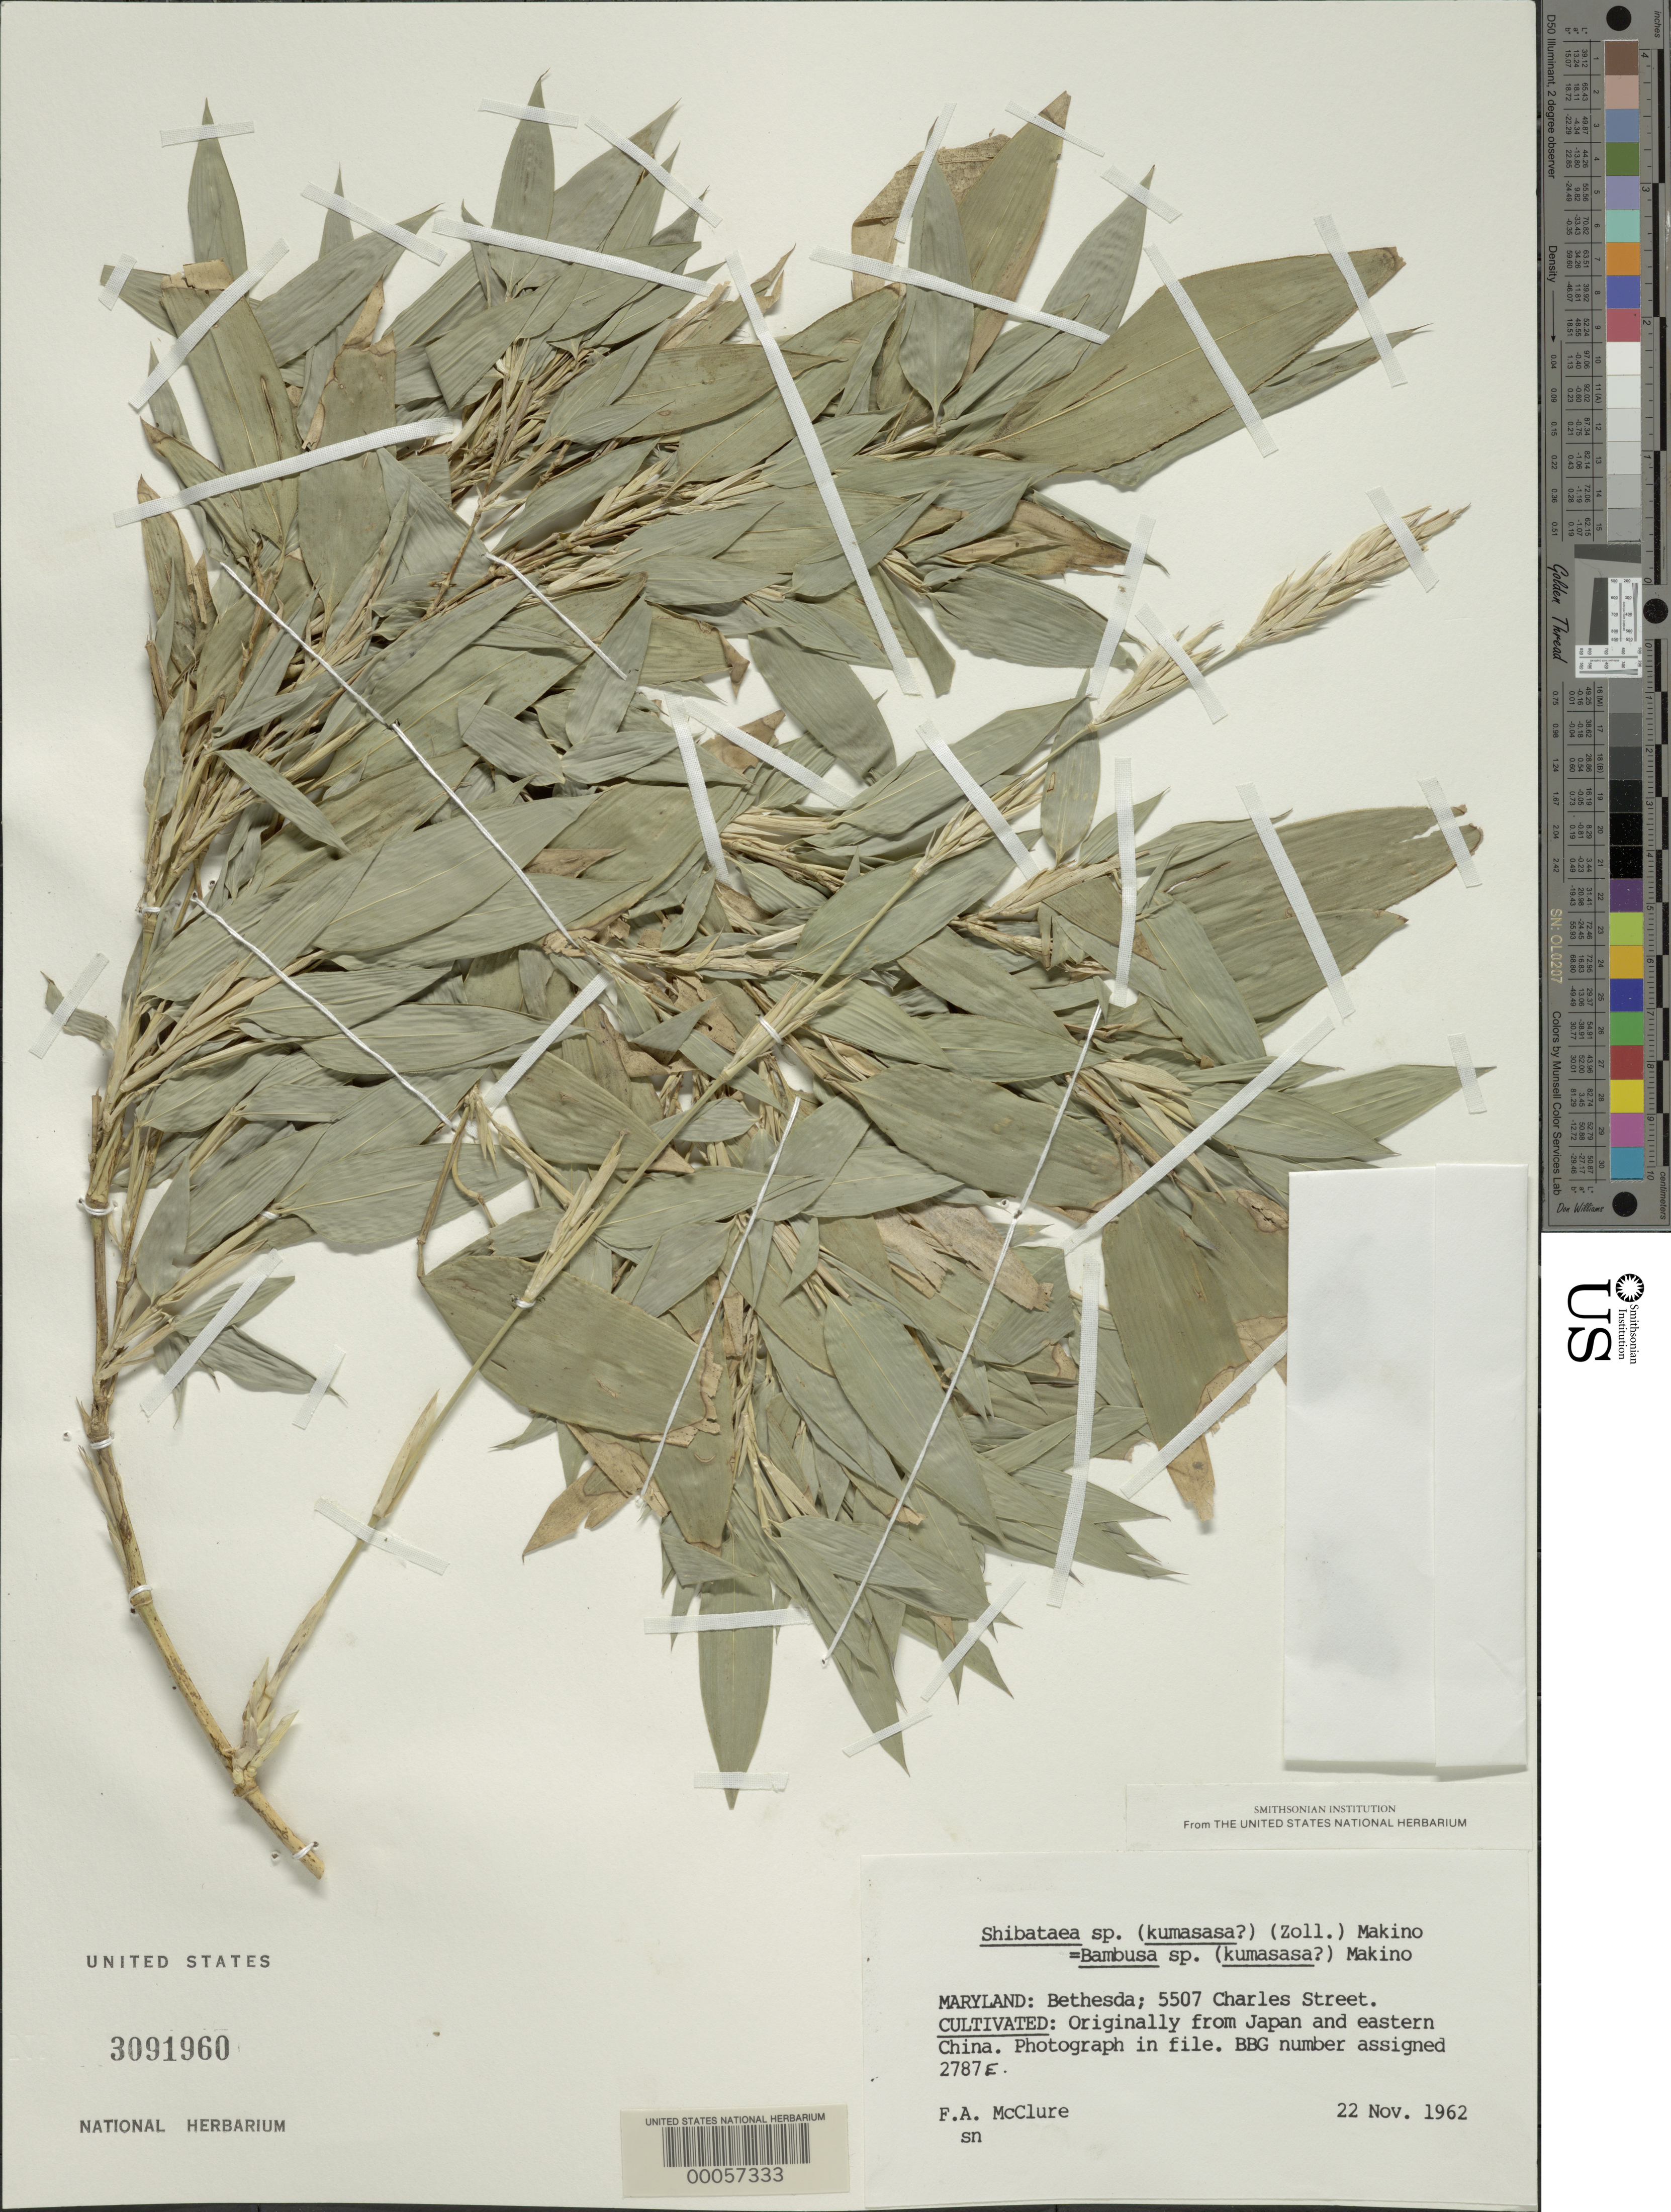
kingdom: Plantae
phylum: Tracheophyta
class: Liliopsida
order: Poales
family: Poaceae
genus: Shibataea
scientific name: Shibataea kumasasa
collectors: F. A. McClure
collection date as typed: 22 Nov 1962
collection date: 1962-11-22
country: United States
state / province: Maryland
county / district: Montgomery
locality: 5507 Charles Street, Bethesda (McClure's garden)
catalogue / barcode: US 3091960